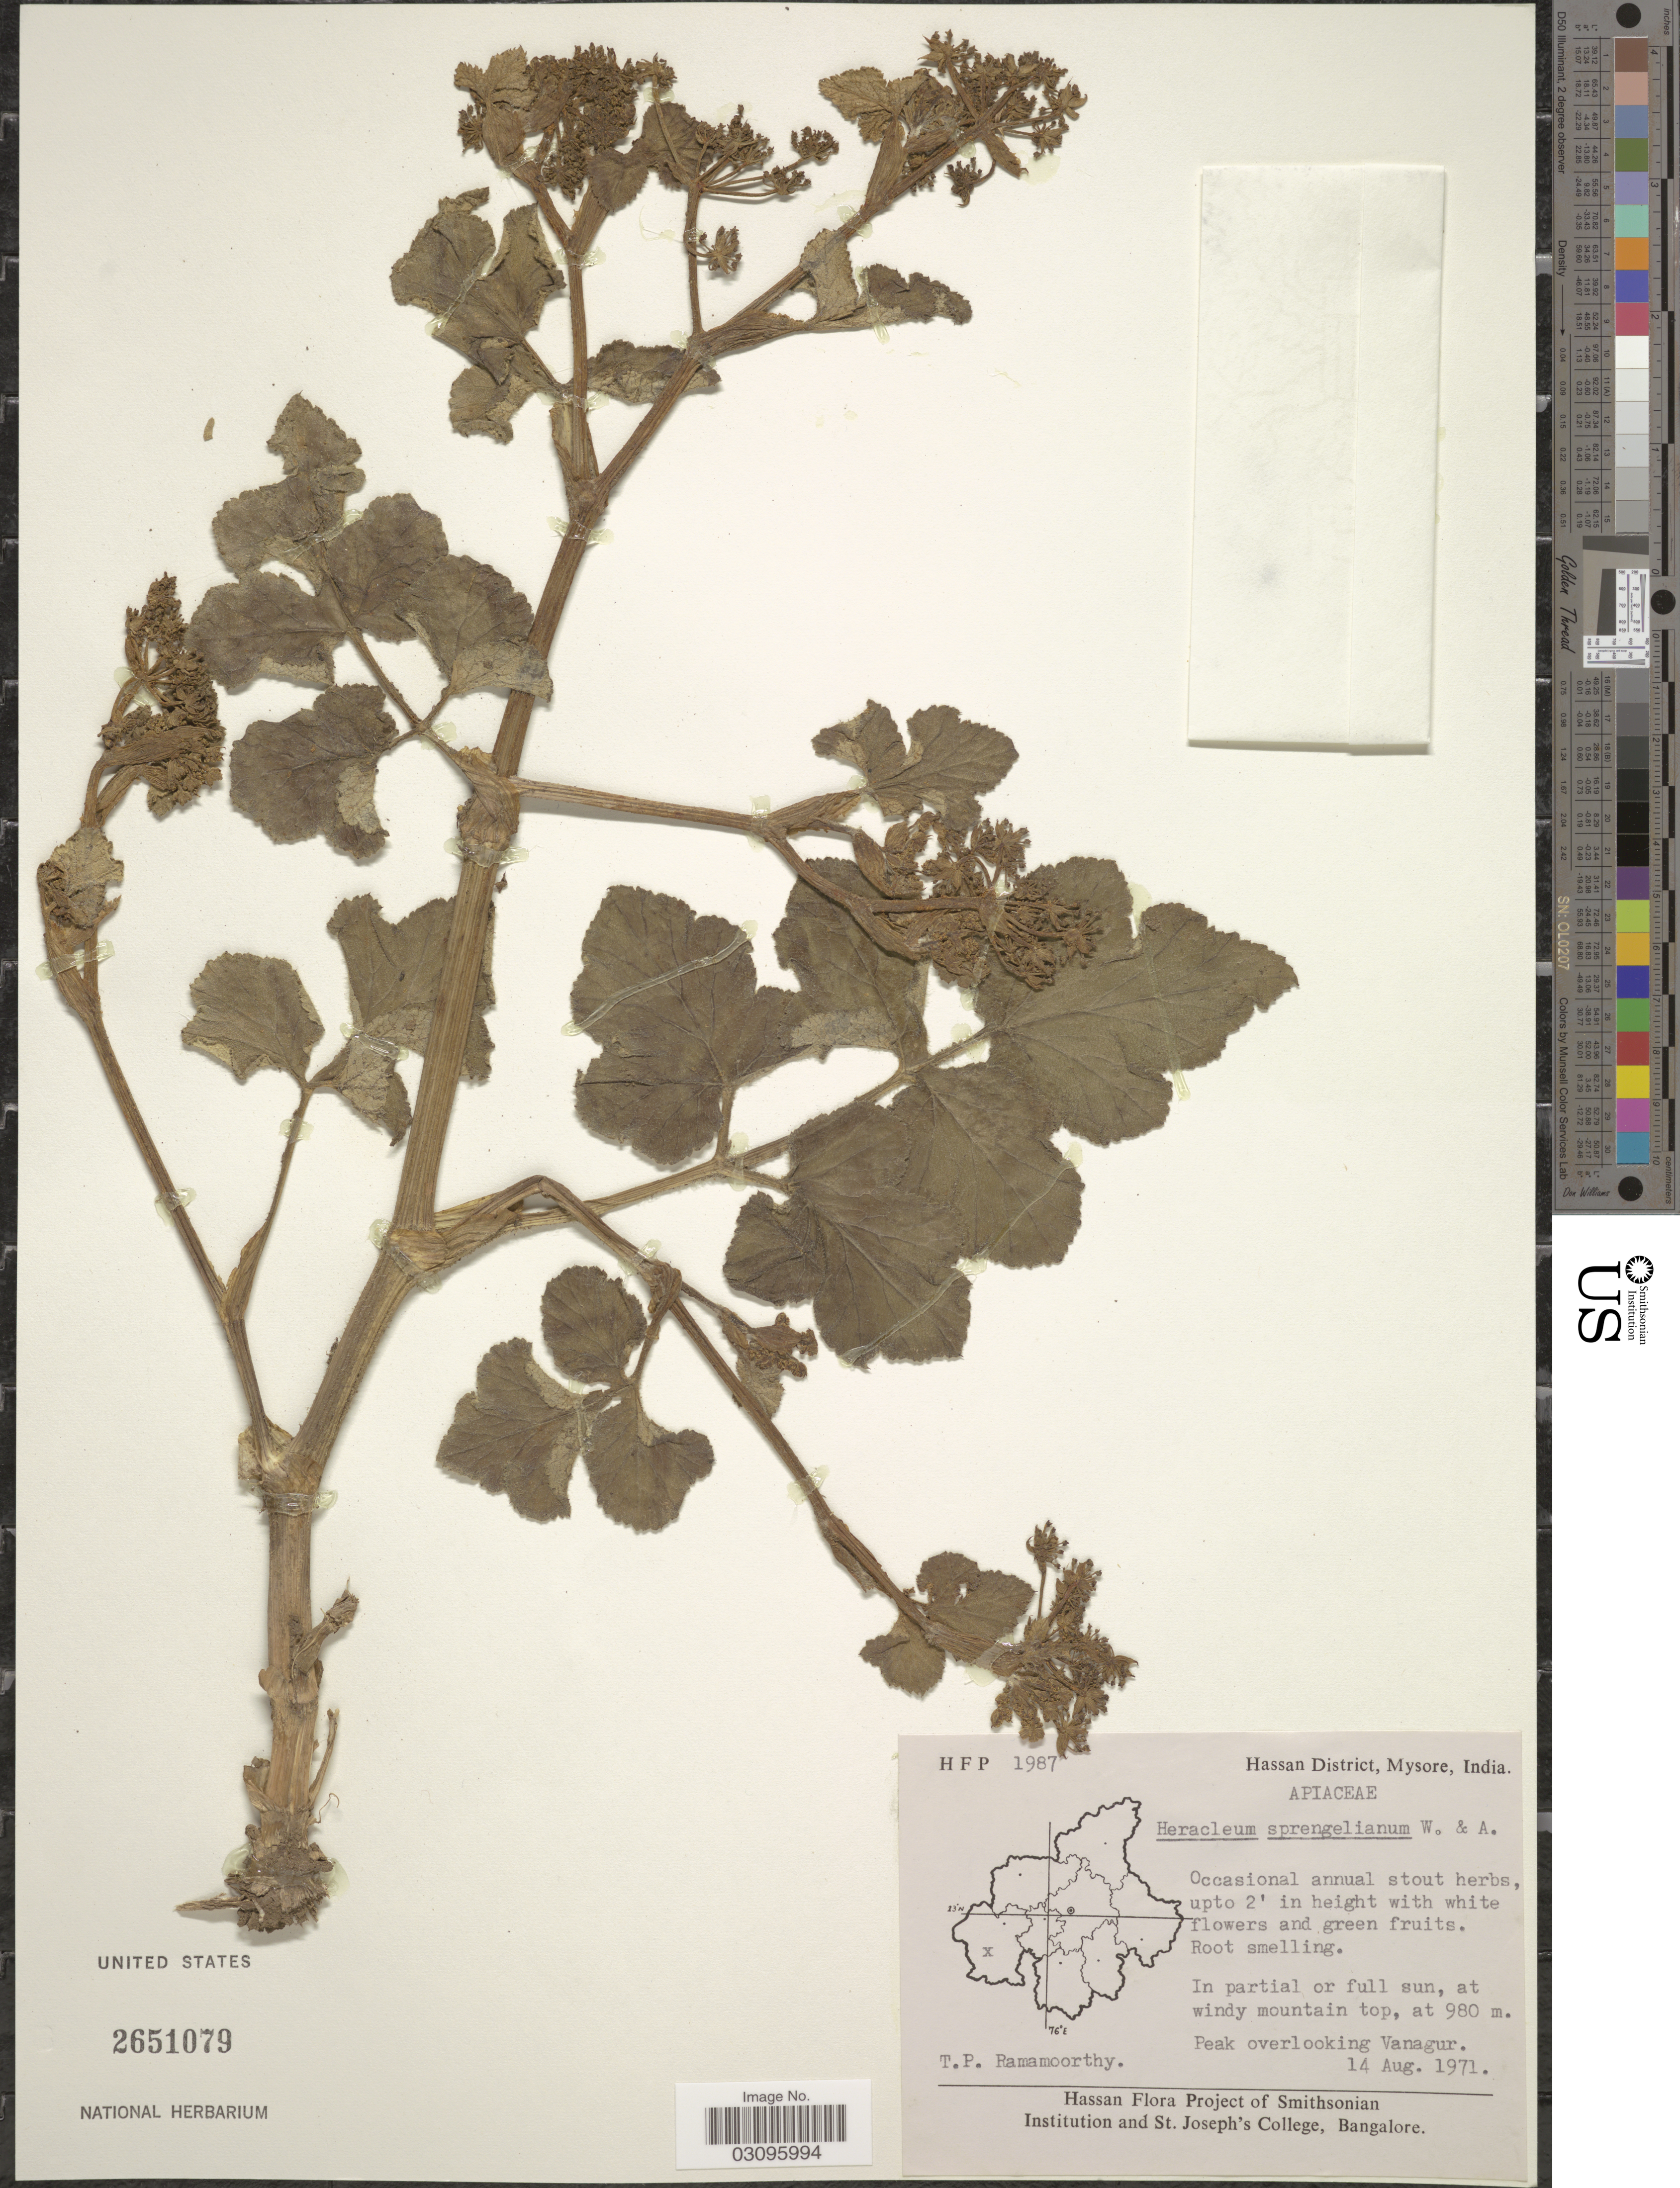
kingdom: Plantae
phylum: Tracheophyta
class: Magnoliopsida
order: Apiales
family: Apiaceae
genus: Heracleum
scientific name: Heracleum sprengelianum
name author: Wight & Arn.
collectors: T. P. Ramamoorthy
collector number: HFP1987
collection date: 1971-08-14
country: India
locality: Hassan District, Mysore. Peak overlooking Vanagur.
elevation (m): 980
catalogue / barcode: US 2651079